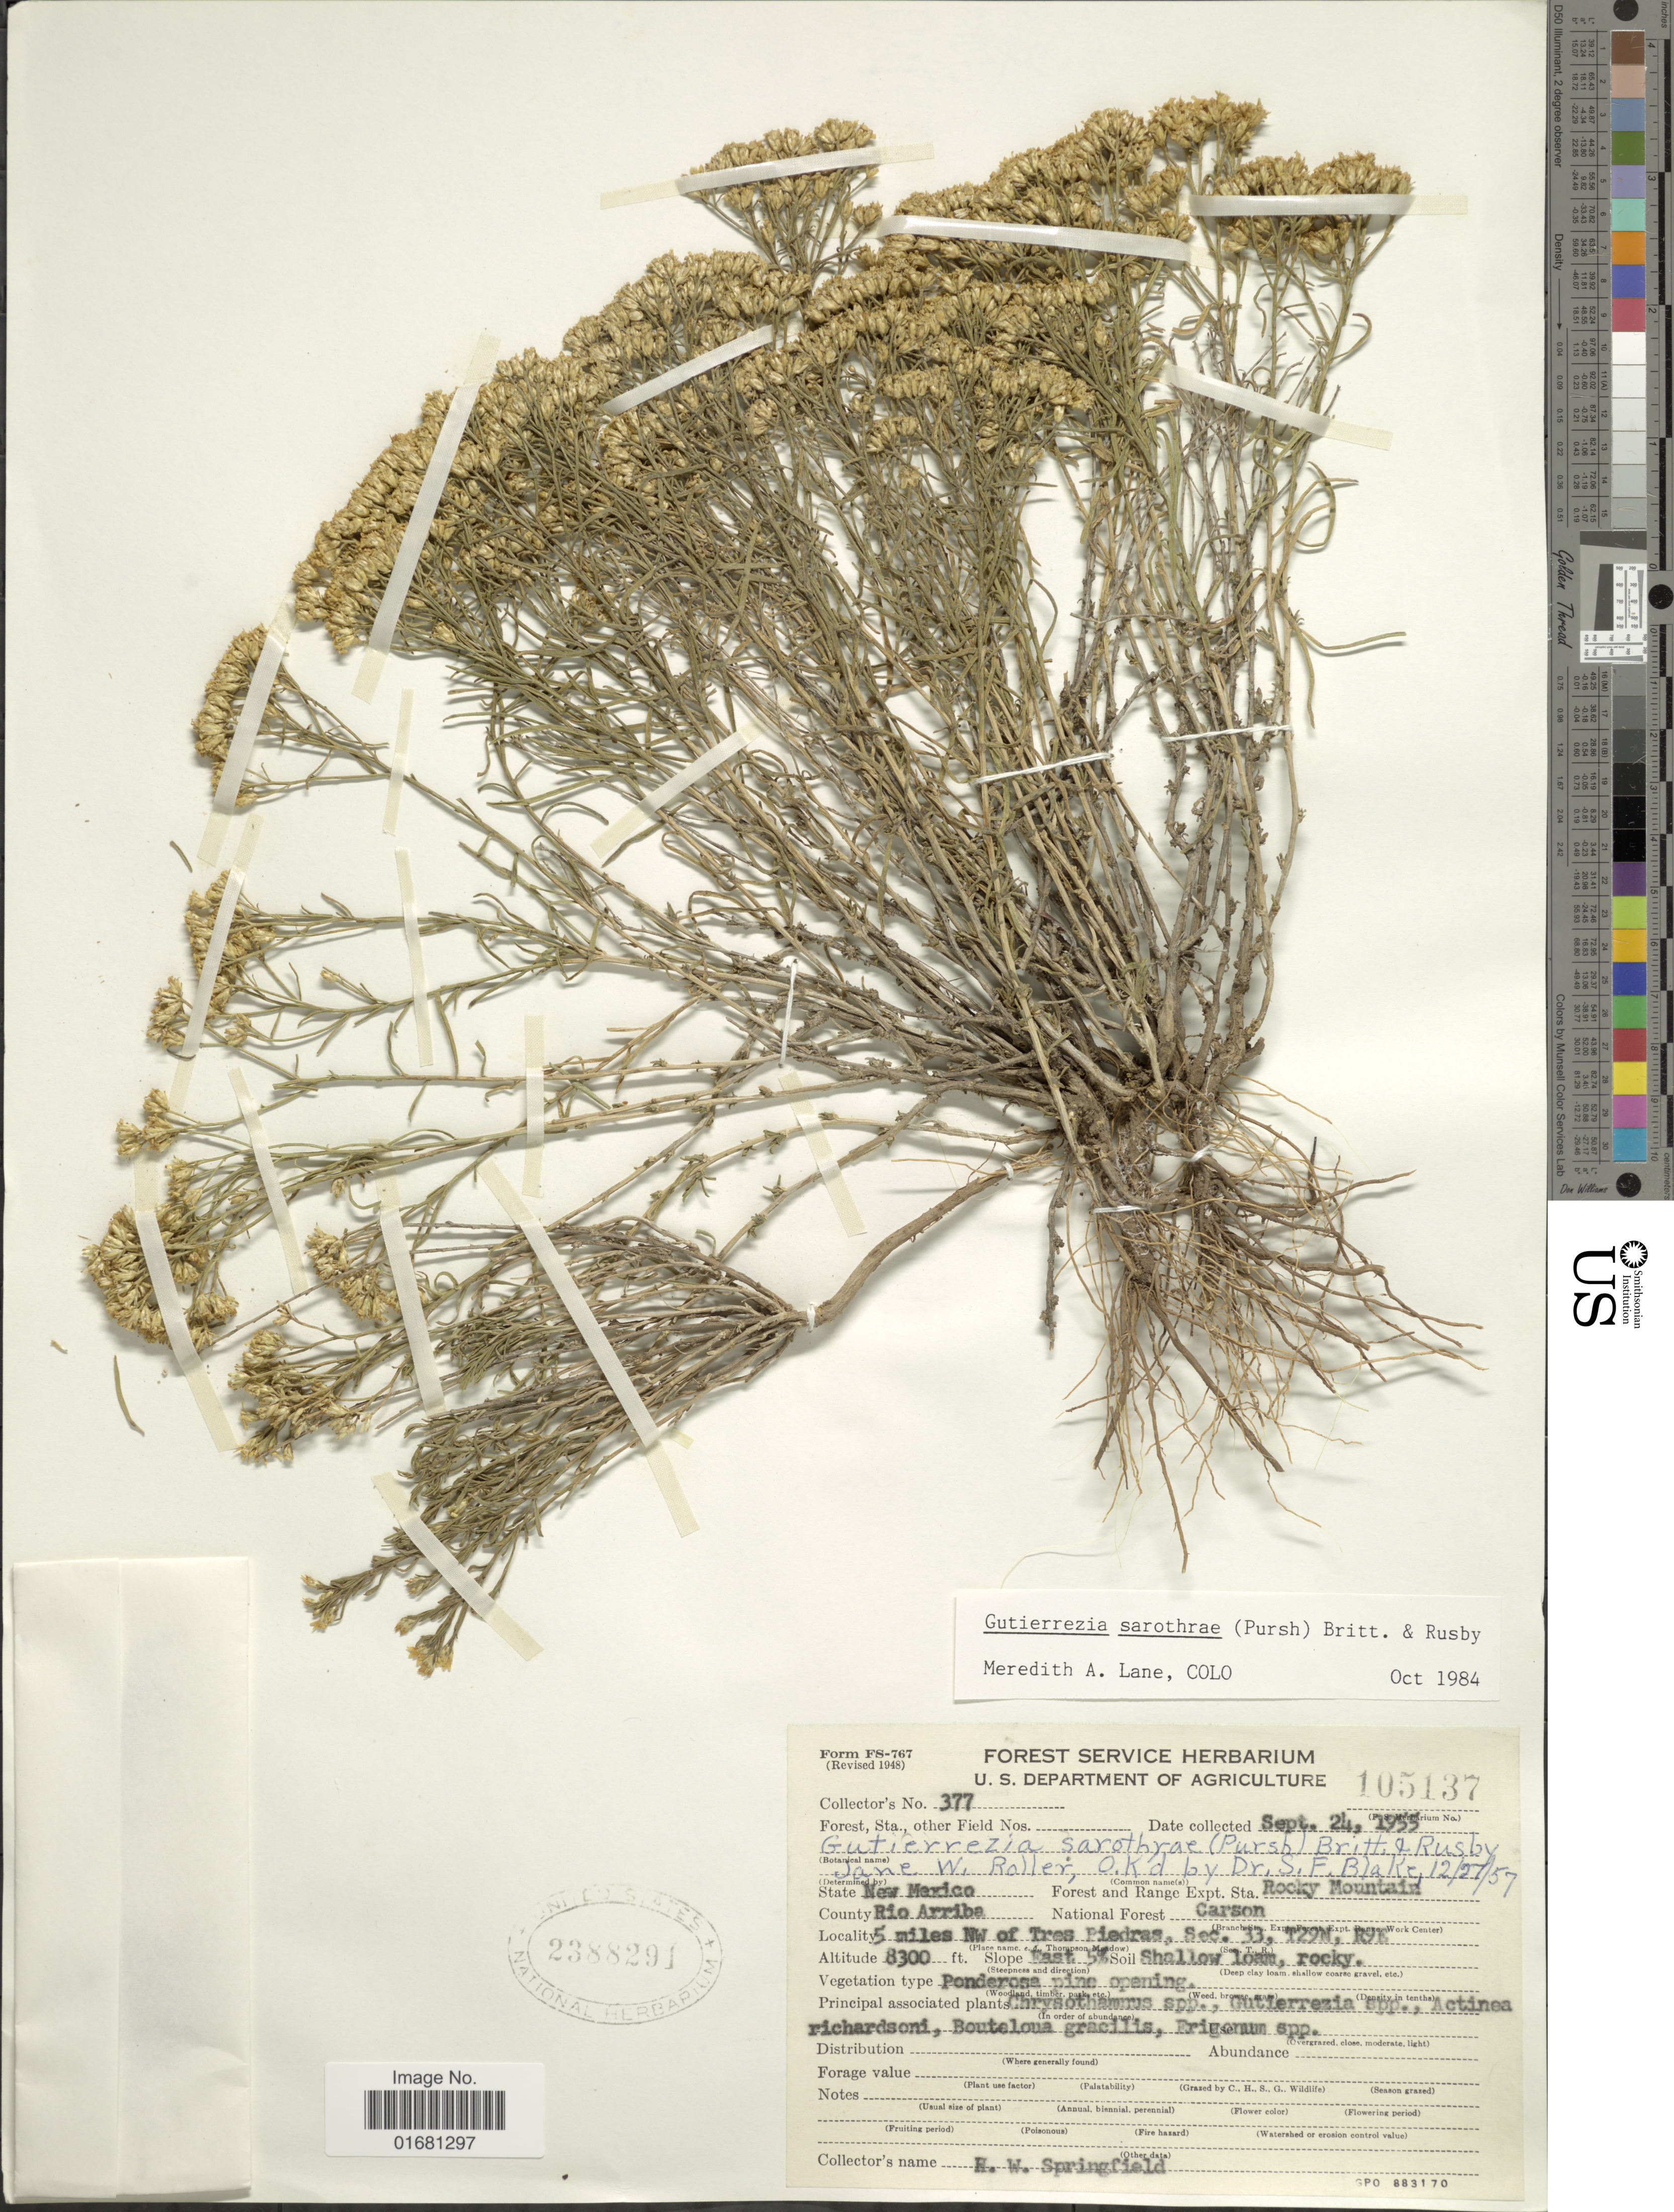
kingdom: Plantae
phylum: Tracheophyta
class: Magnoliopsida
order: Asterales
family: Asteraceae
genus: Gutierrezia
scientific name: Gutierrezia sarothrae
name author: (Pursh) Britton & Rusby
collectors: H. Springfield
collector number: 377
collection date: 1955-09-24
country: United States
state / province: New Mexico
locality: State New Mexico Forest and Range Expt. Sta. Rocky Mountain County Rio Arriba National Forest Carson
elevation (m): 2530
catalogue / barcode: US 2388291